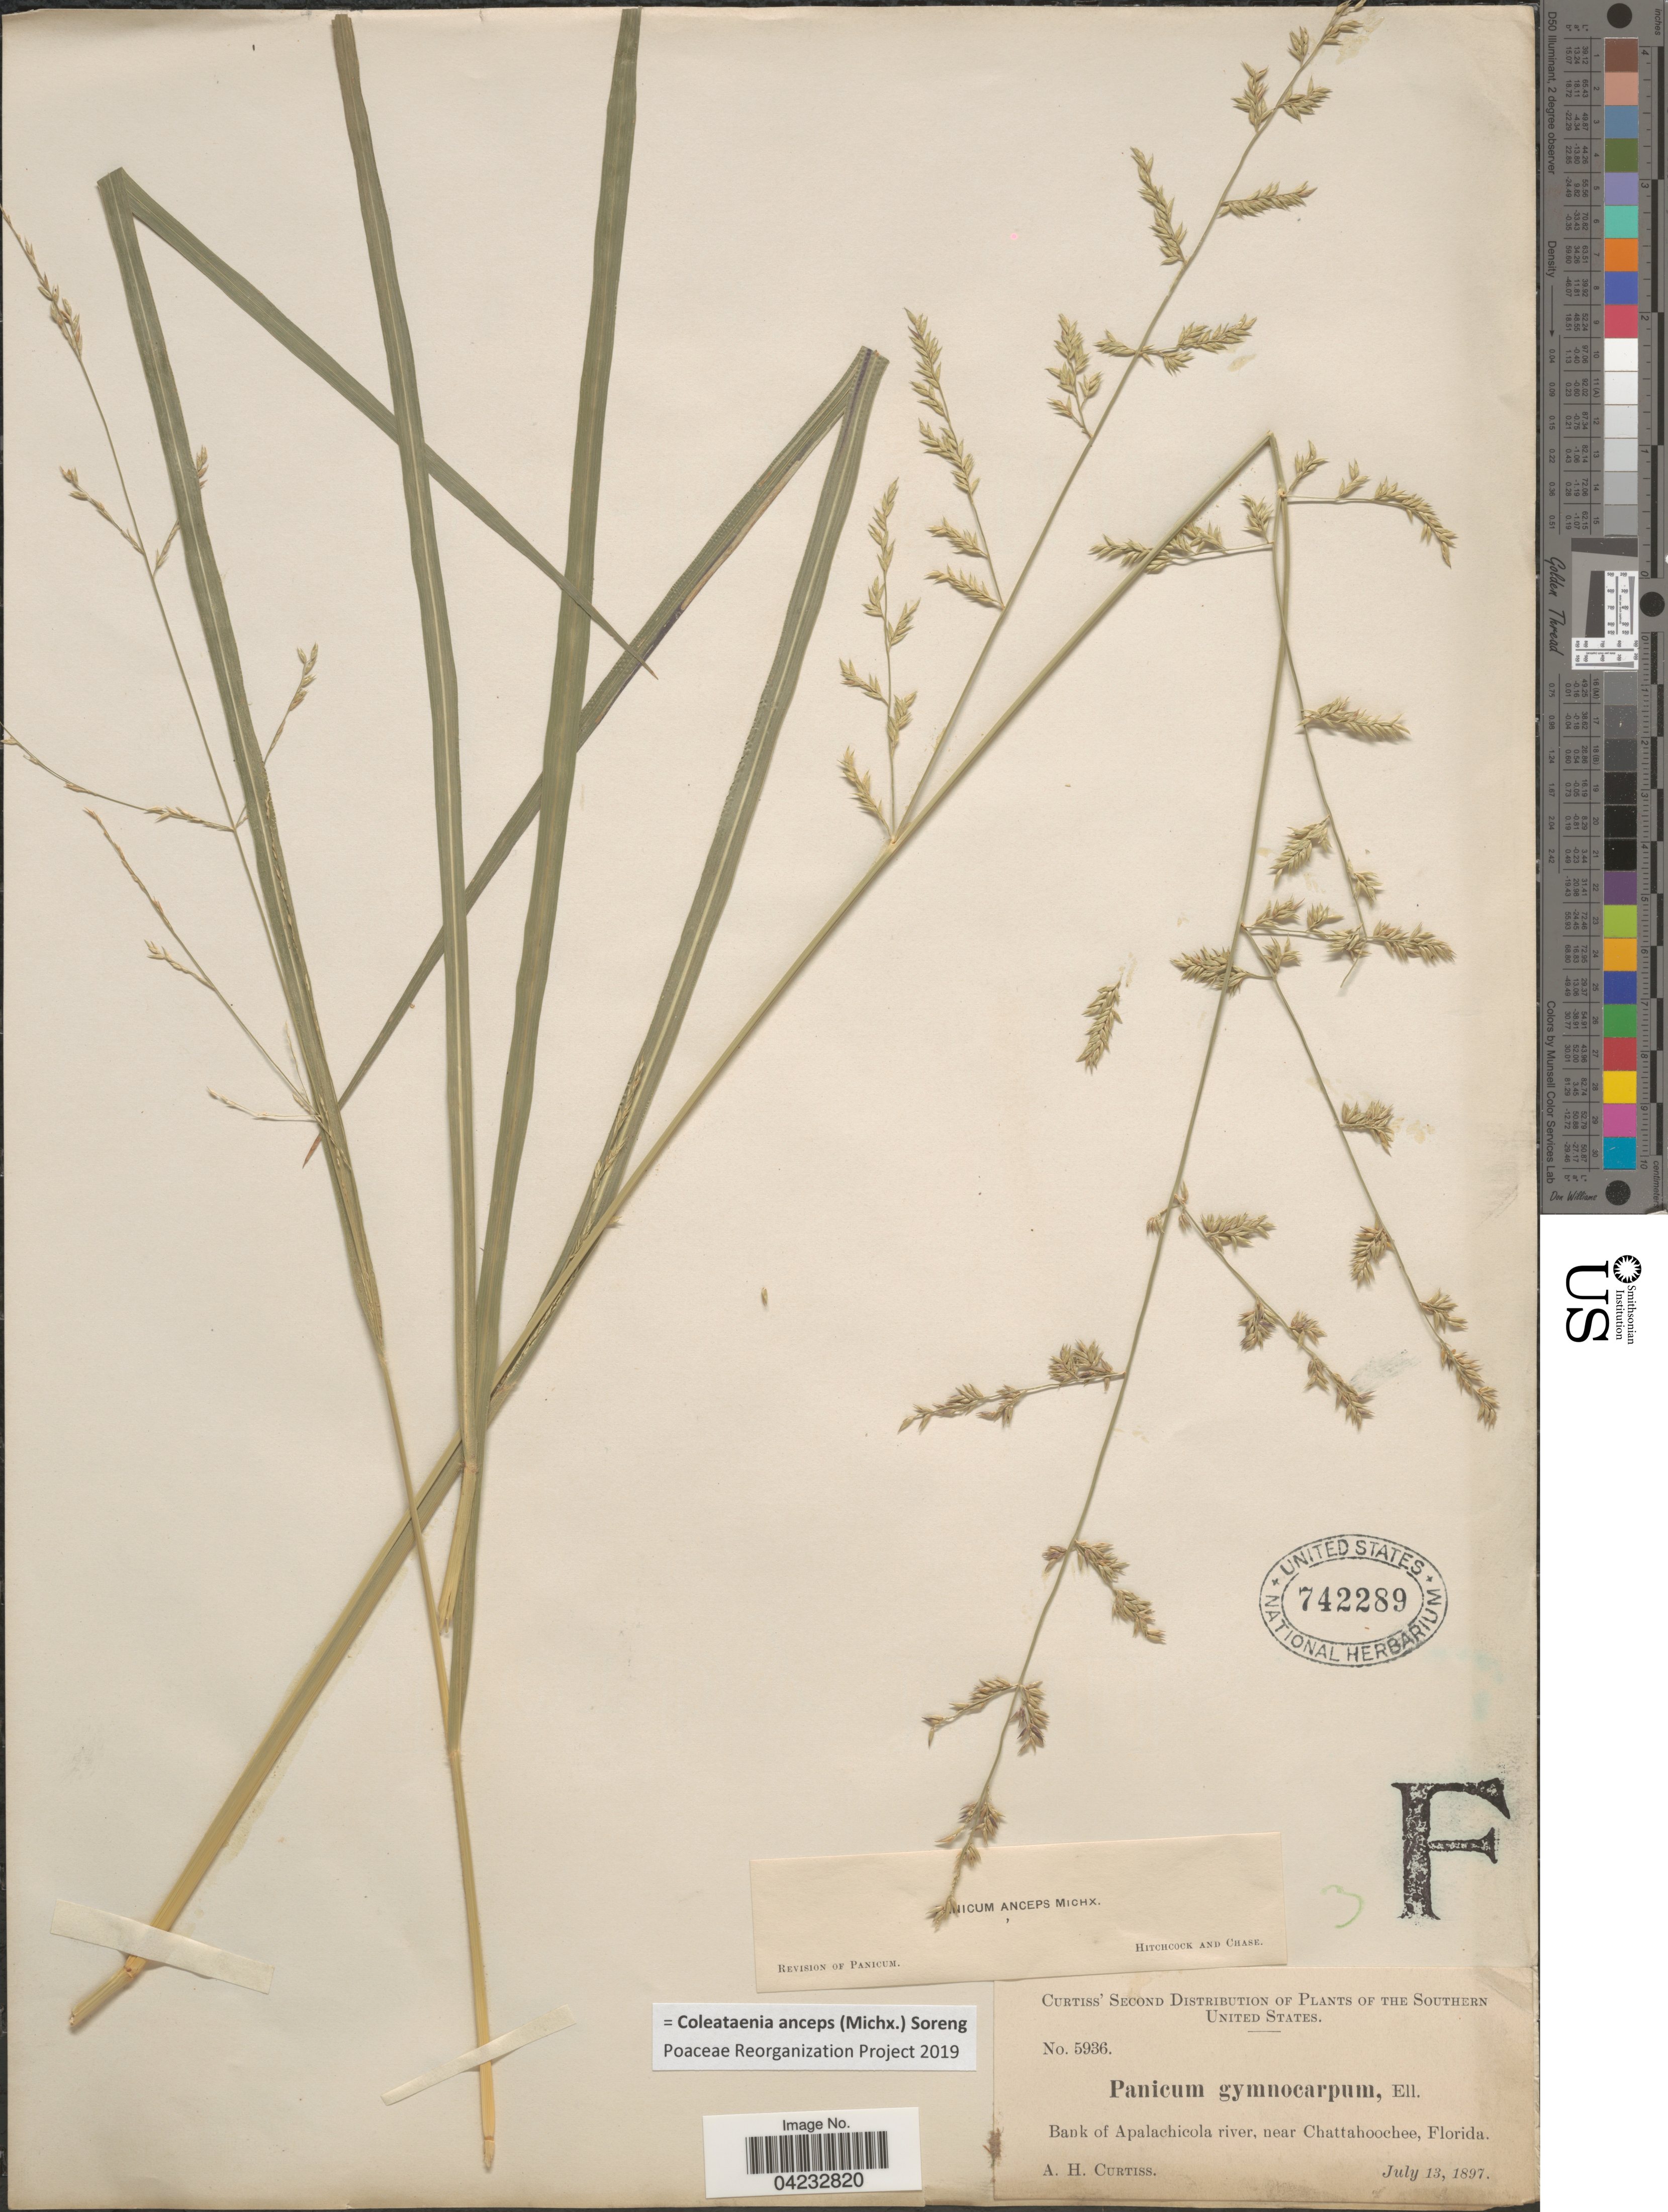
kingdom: Plantae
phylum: Tracheophyta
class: Liliopsida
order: Poales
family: Poaceae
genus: Coleataenia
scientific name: Coleataenia anceps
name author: (Michx.) Soreng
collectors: A. H. Curtiss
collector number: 5936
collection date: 1897-07-13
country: United States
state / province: Florida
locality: The Southern United States. Bank of Apalachicola river, near Chattahoochee.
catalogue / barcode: US 742289